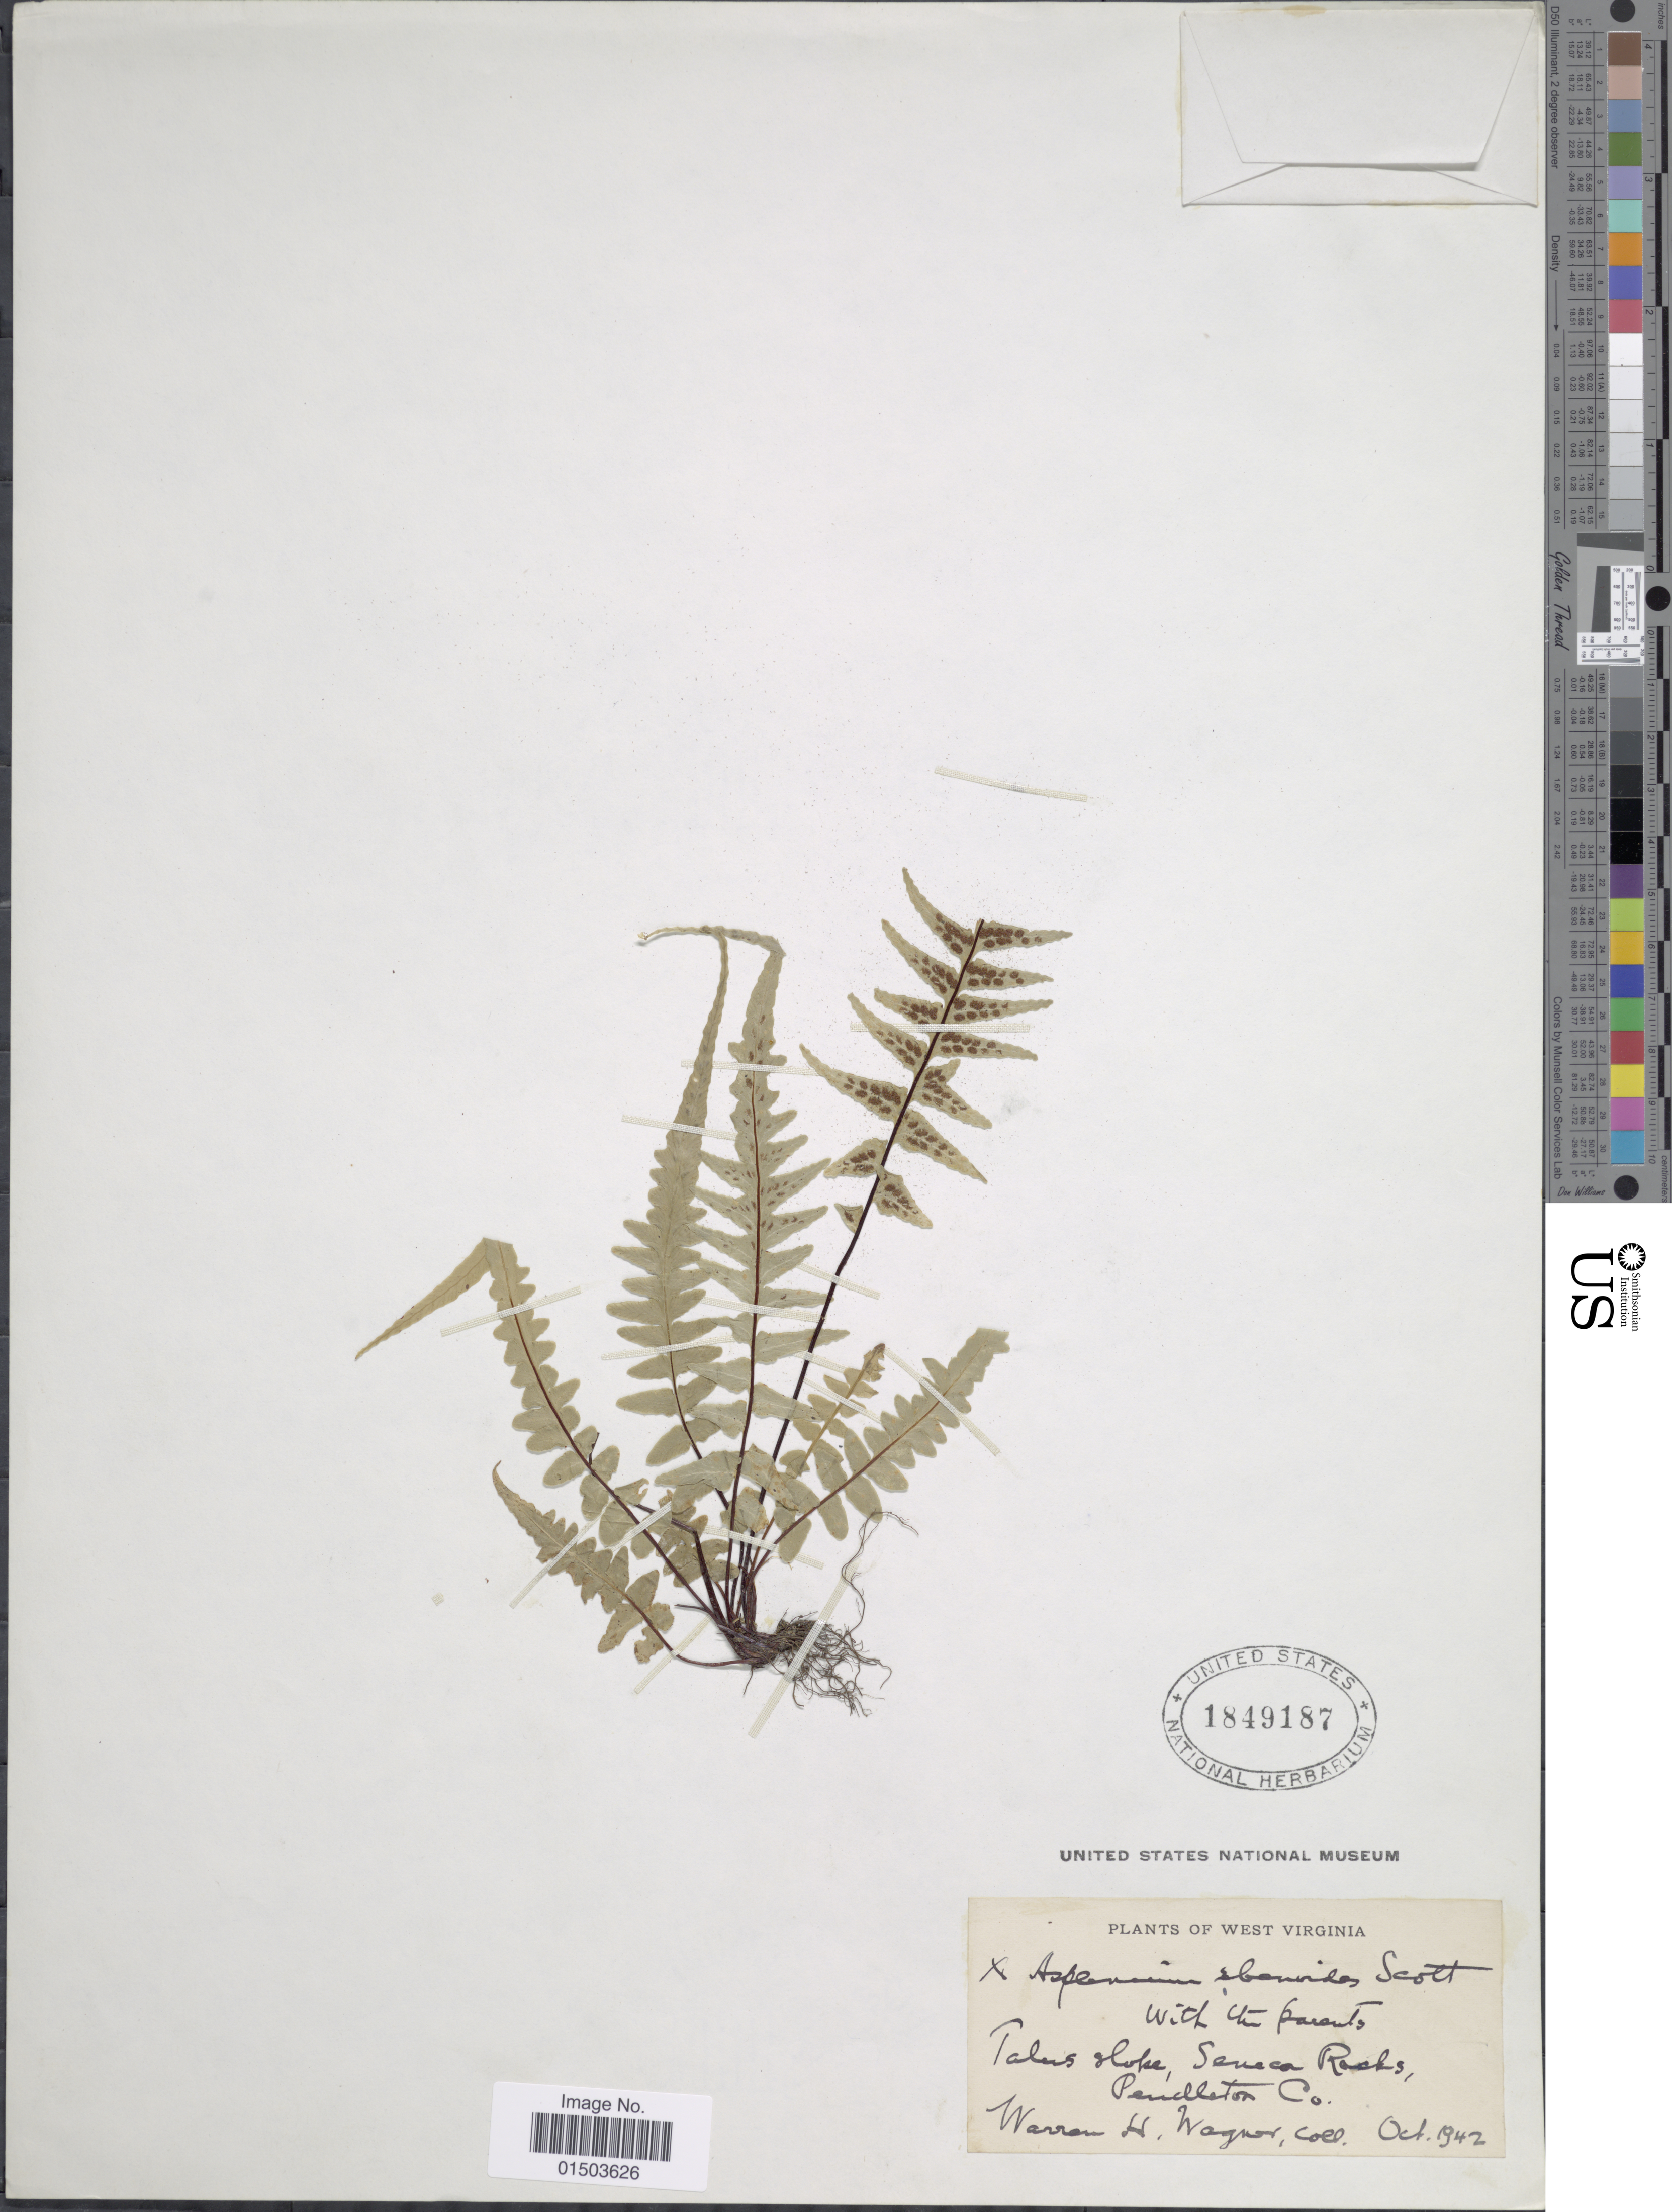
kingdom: Plantae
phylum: Tracheophyta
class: Polypodiopsida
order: Polypodiales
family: Aspleniaceae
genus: Asplenium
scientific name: Asplenium x ebenoides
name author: R.R. Scott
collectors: W. H. Wagner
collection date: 1942-10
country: United States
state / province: West Virginia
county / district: Pendleton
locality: West Virginia, Talus Slope, Seneca Rocks, Pendleton Co.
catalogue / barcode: US 1849187